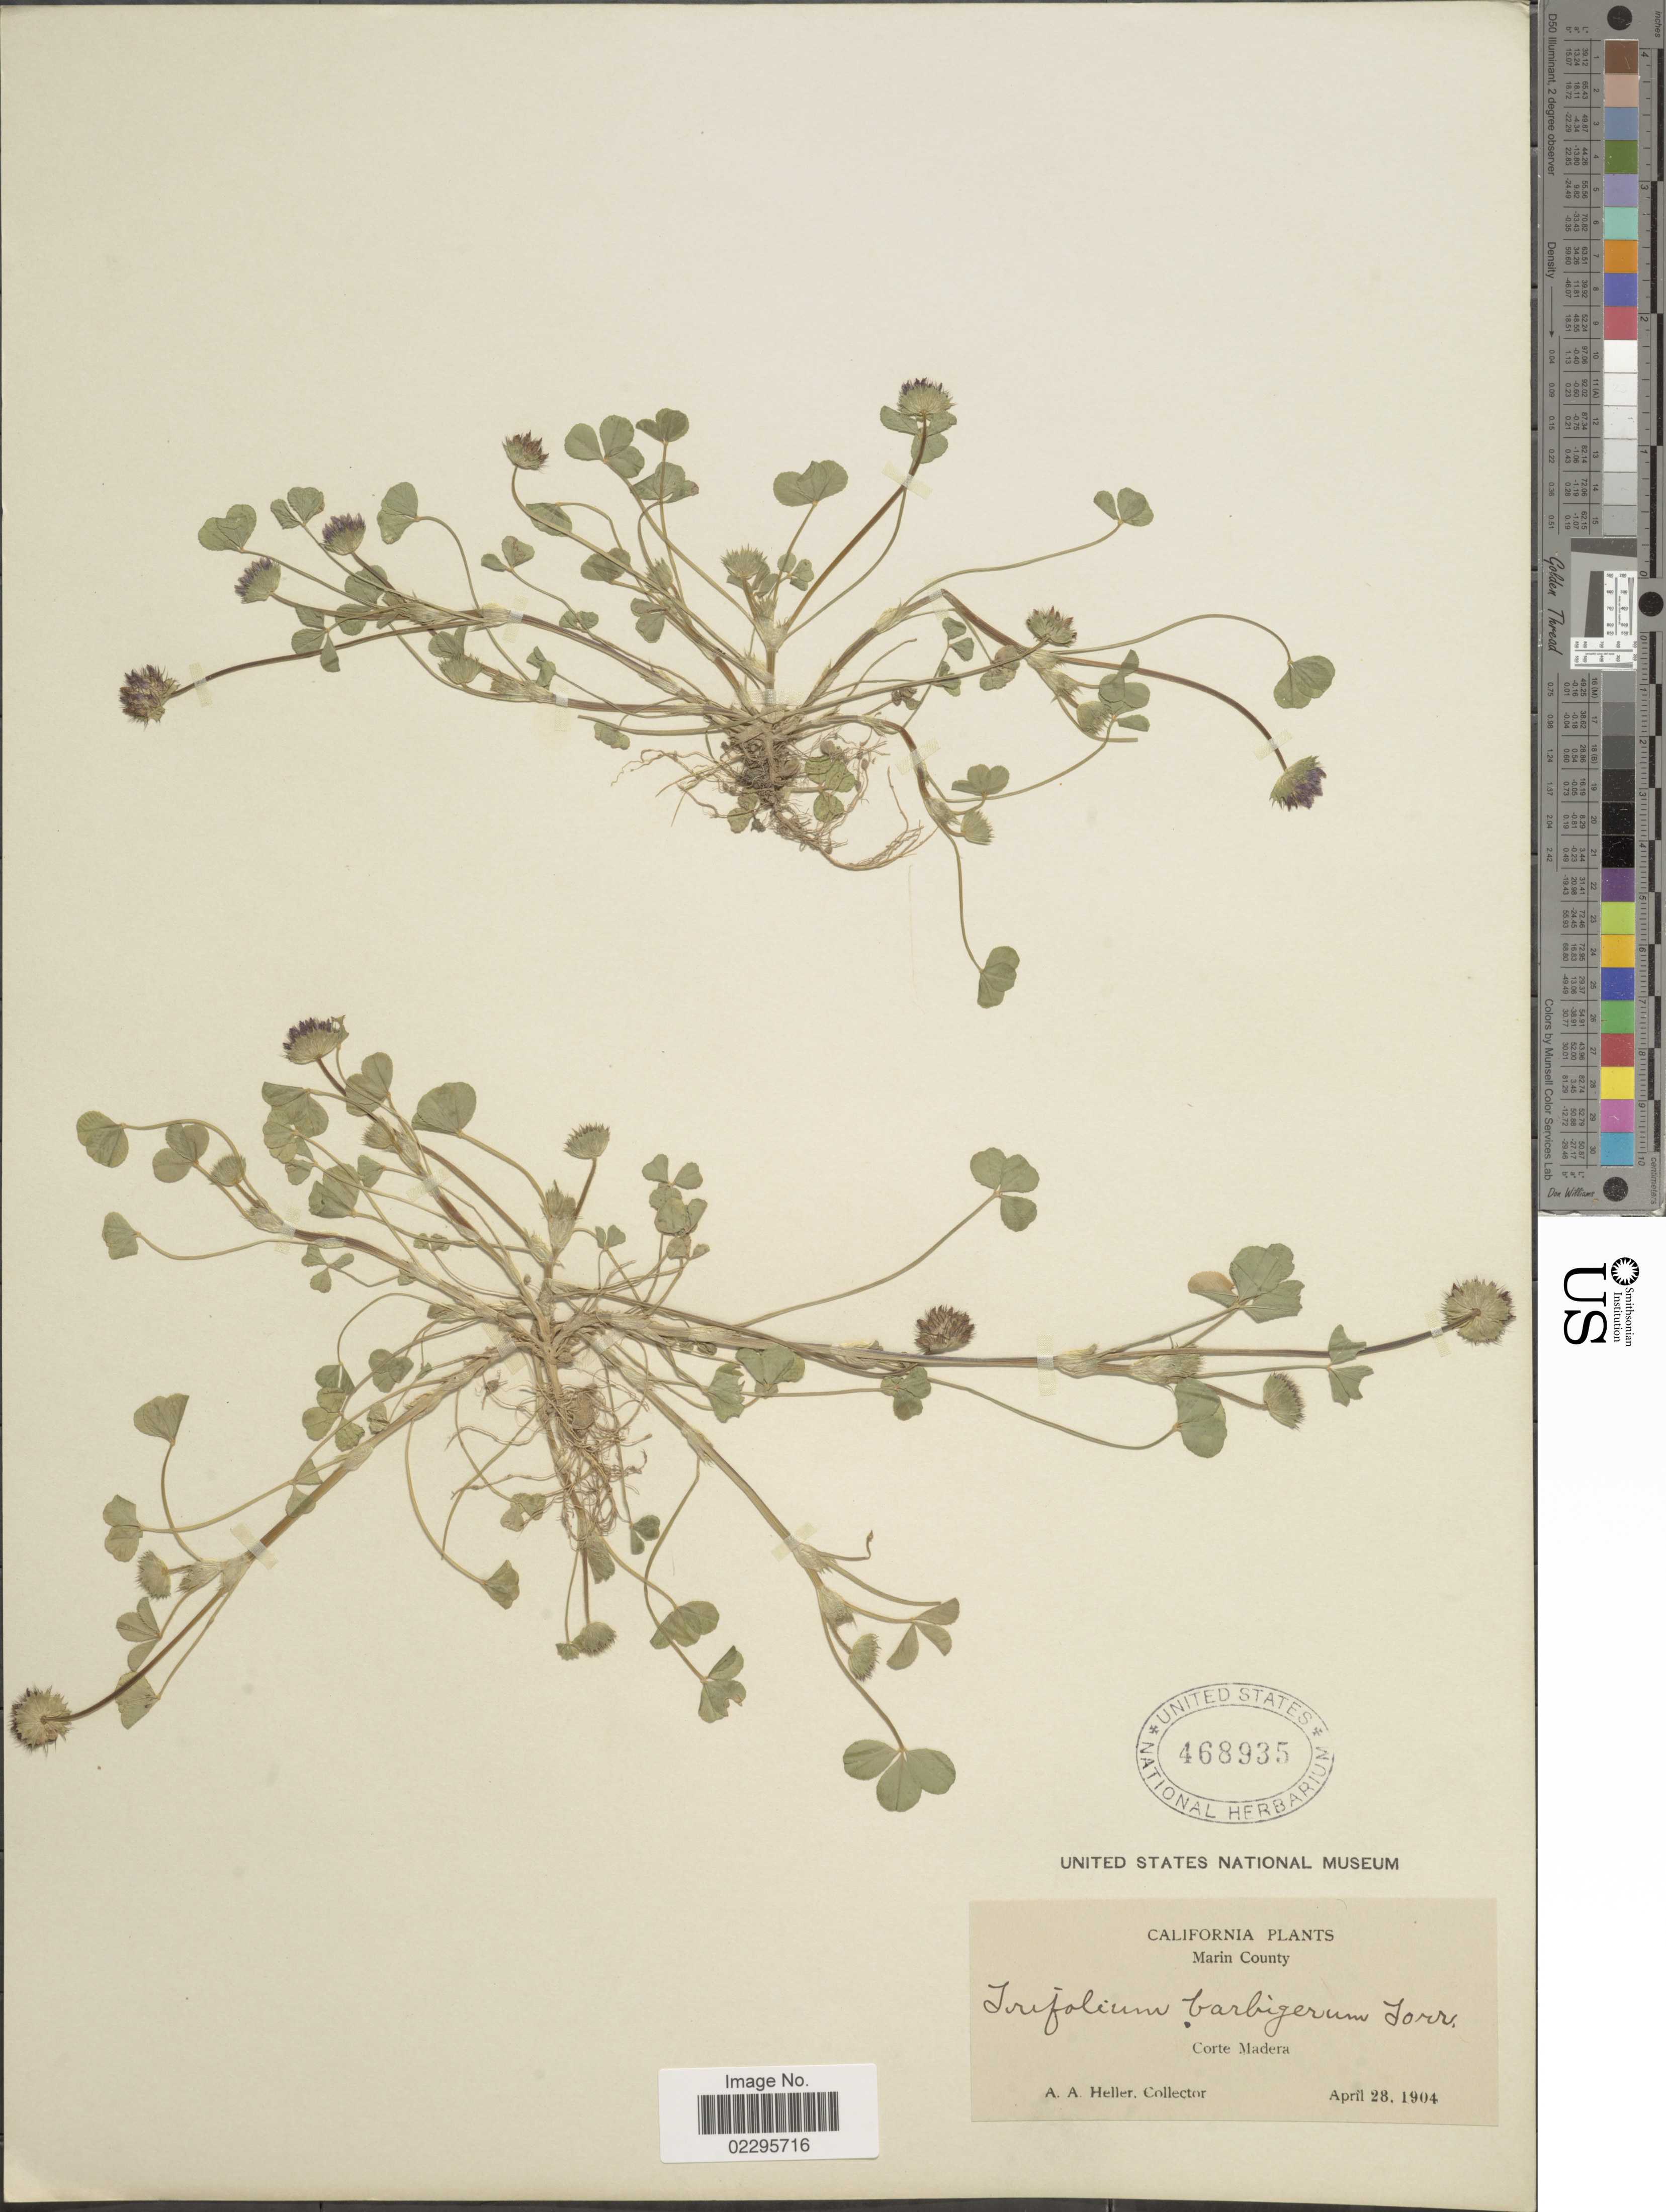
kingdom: Plantae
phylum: Tracheophyta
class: Magnoliopsida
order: Fabales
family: Fabaceae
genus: Trifolium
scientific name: Trifolium barbigerum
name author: Torr.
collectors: A. A. Heller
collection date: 1904-04-28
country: United States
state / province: California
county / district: Marin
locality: Marin County, Corte Madera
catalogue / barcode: US 468935